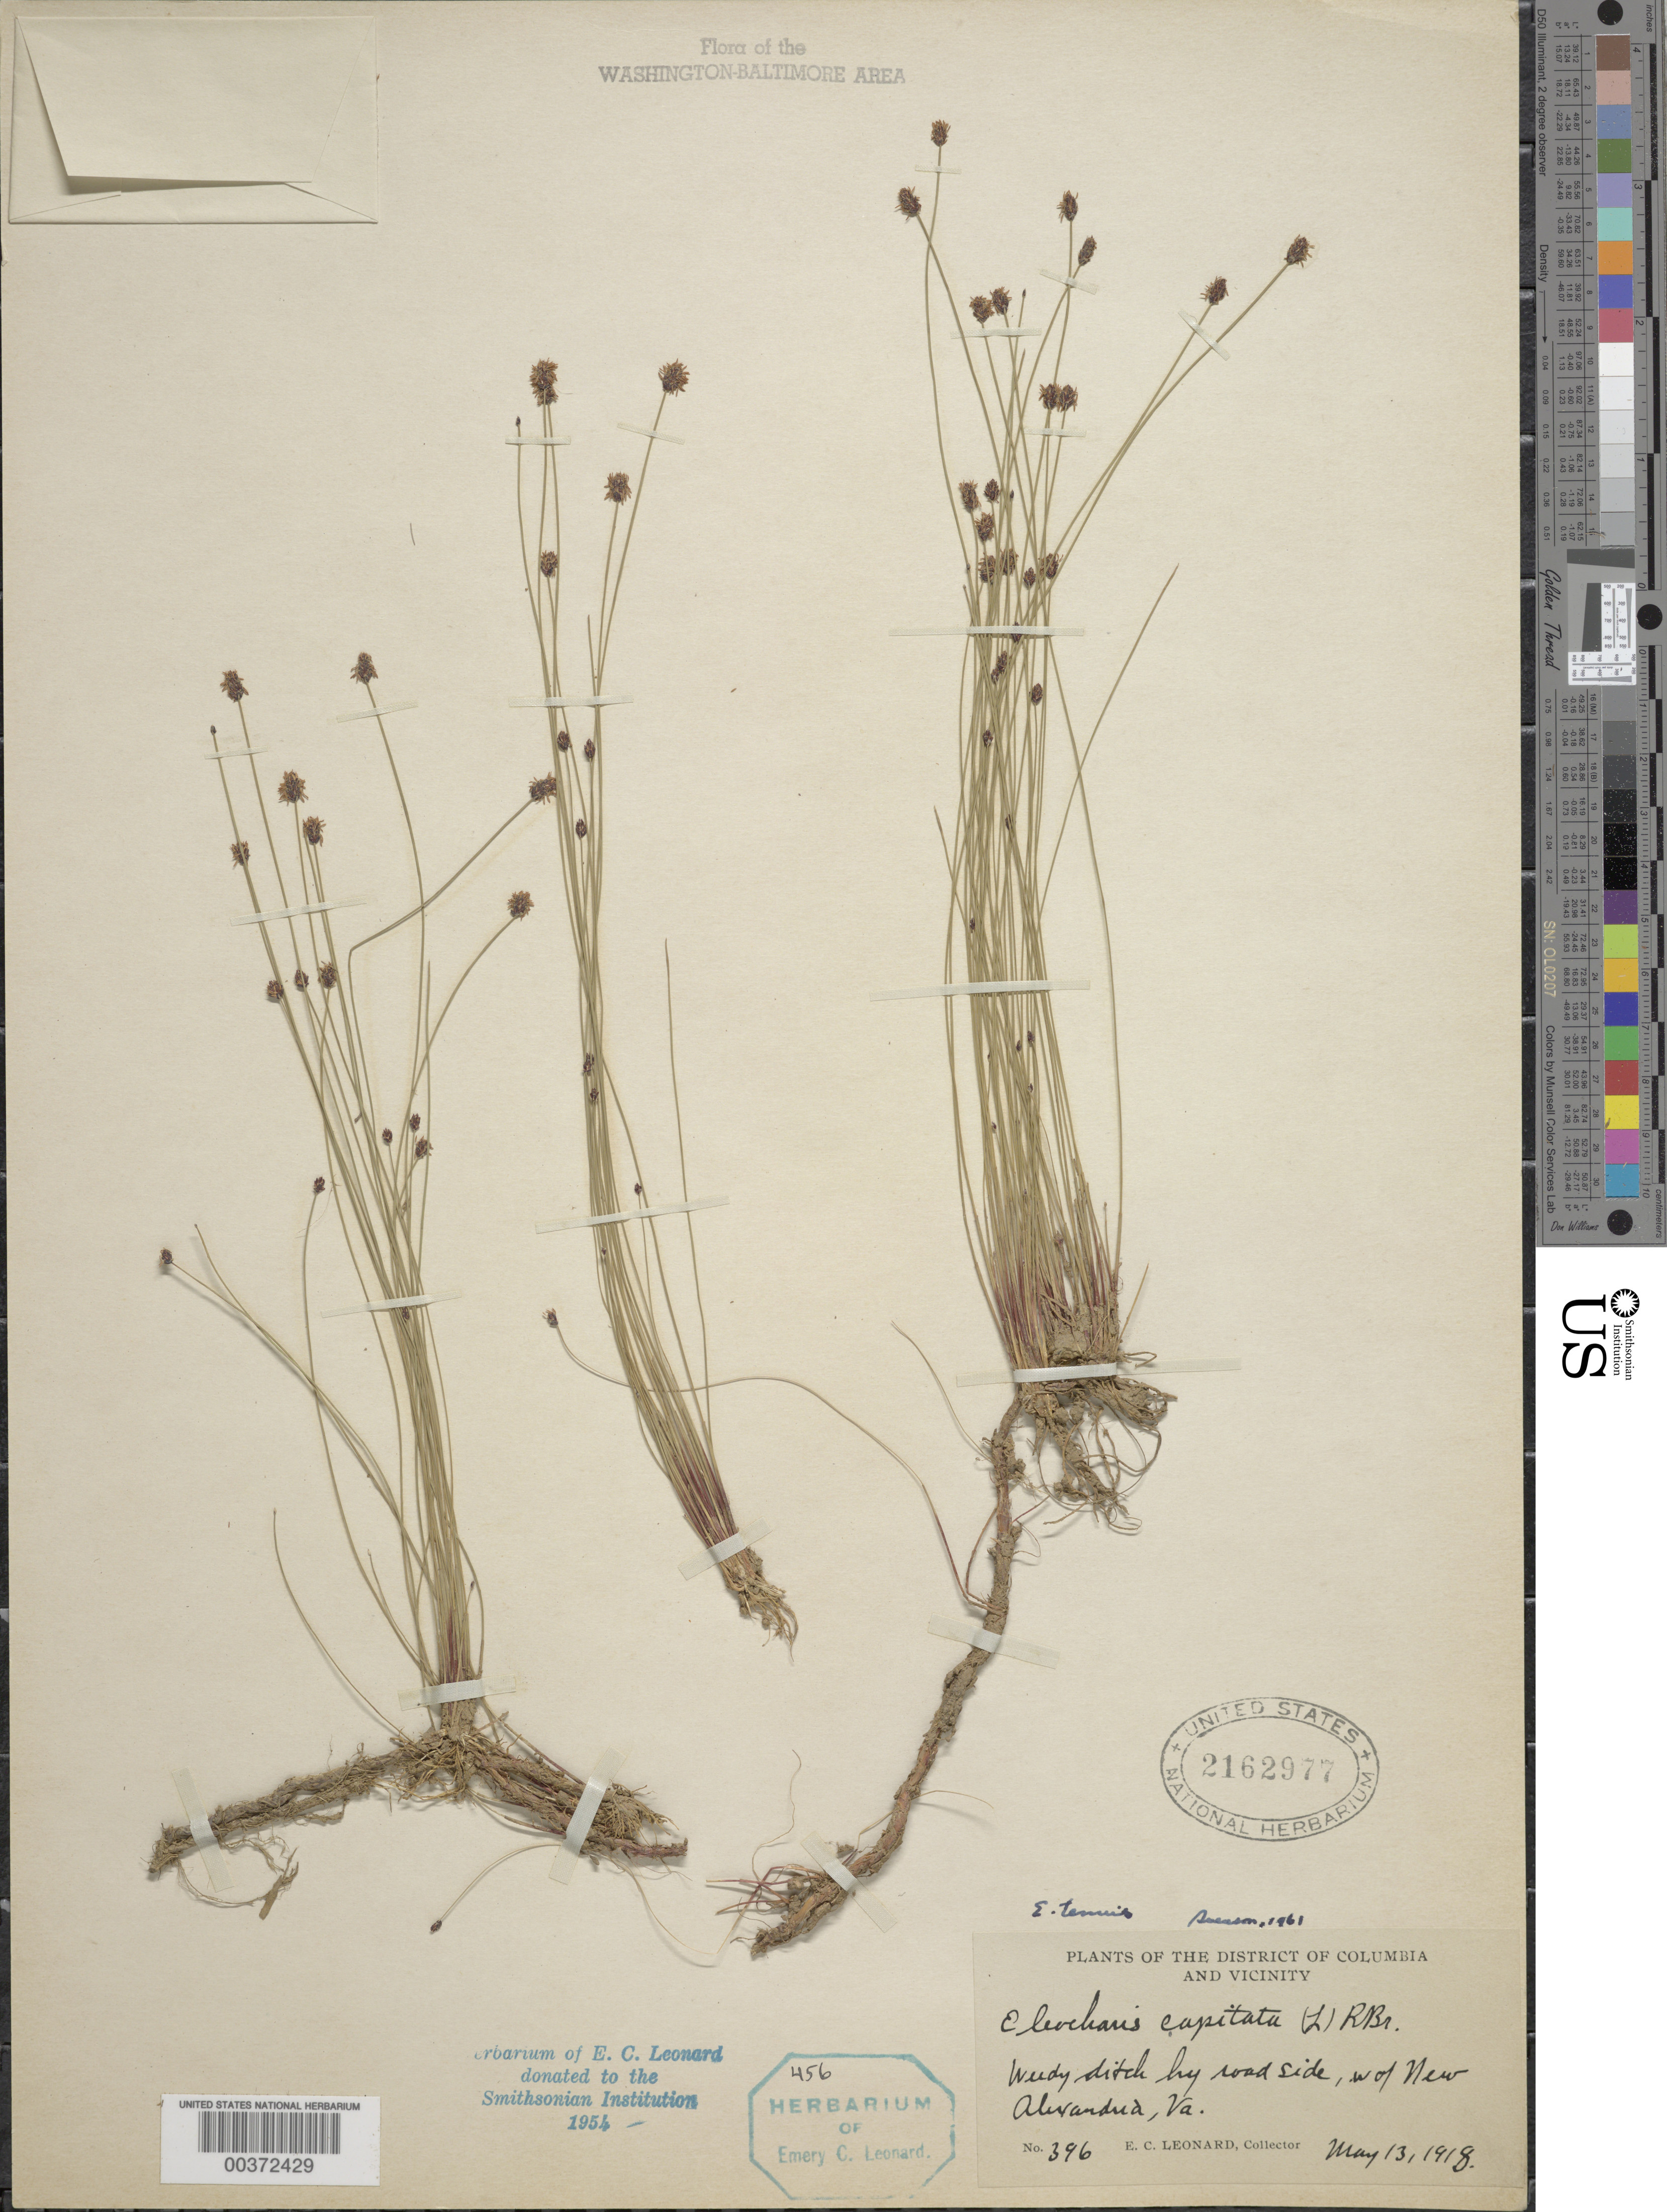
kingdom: Plantae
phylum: Tracheophyta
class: Liliopsida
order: Poales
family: Cyperaceae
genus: Eleocharis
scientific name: Eleocharis tenuis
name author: (Willd.) Schult.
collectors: E. C. Leonard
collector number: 396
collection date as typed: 13 May 1918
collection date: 1918-05-13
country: United States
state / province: Virginia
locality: West of New Alexandria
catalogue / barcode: US 2162977